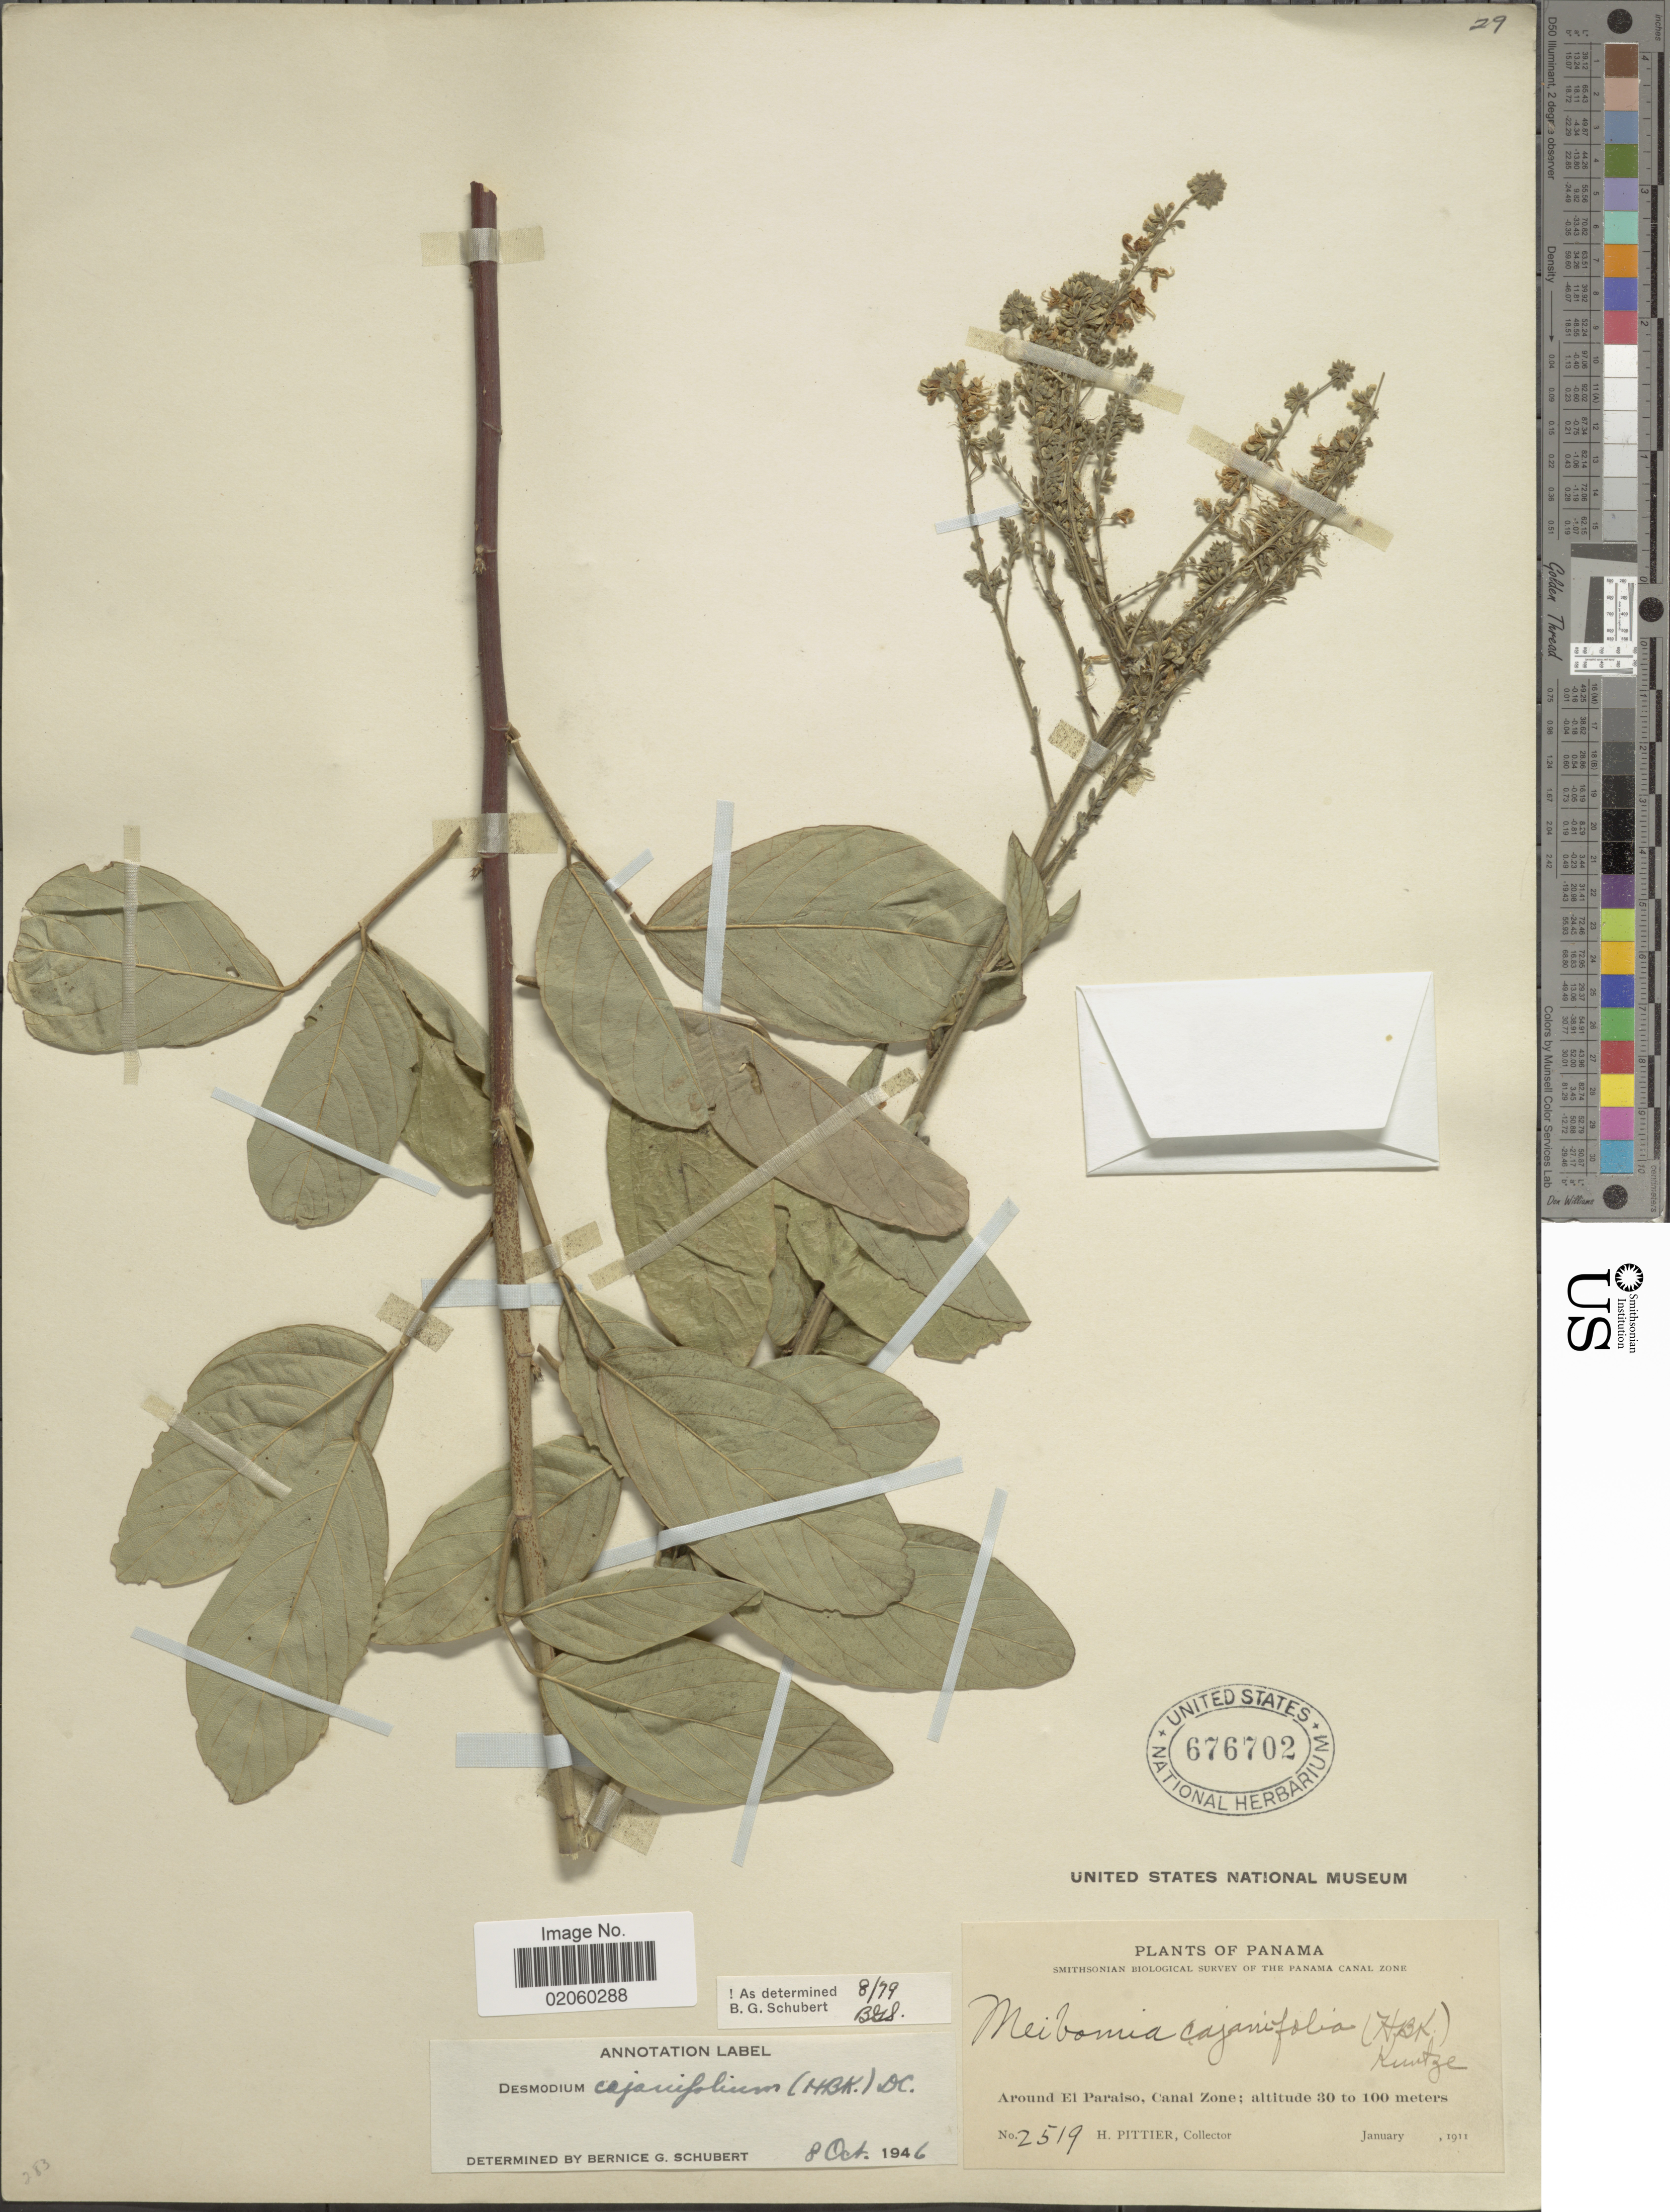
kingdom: Plantae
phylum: Tracheophyta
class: Magnoliopsida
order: Fabales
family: Fabaceae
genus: Desmodium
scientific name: Desmodium cajanifolium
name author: (Kunth) DC.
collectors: H. F. Pittier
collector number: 2519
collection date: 1911-01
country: Panama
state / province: Colón / Panamá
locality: Around El Paraiso, Canal Zone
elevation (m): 30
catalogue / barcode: US 676702